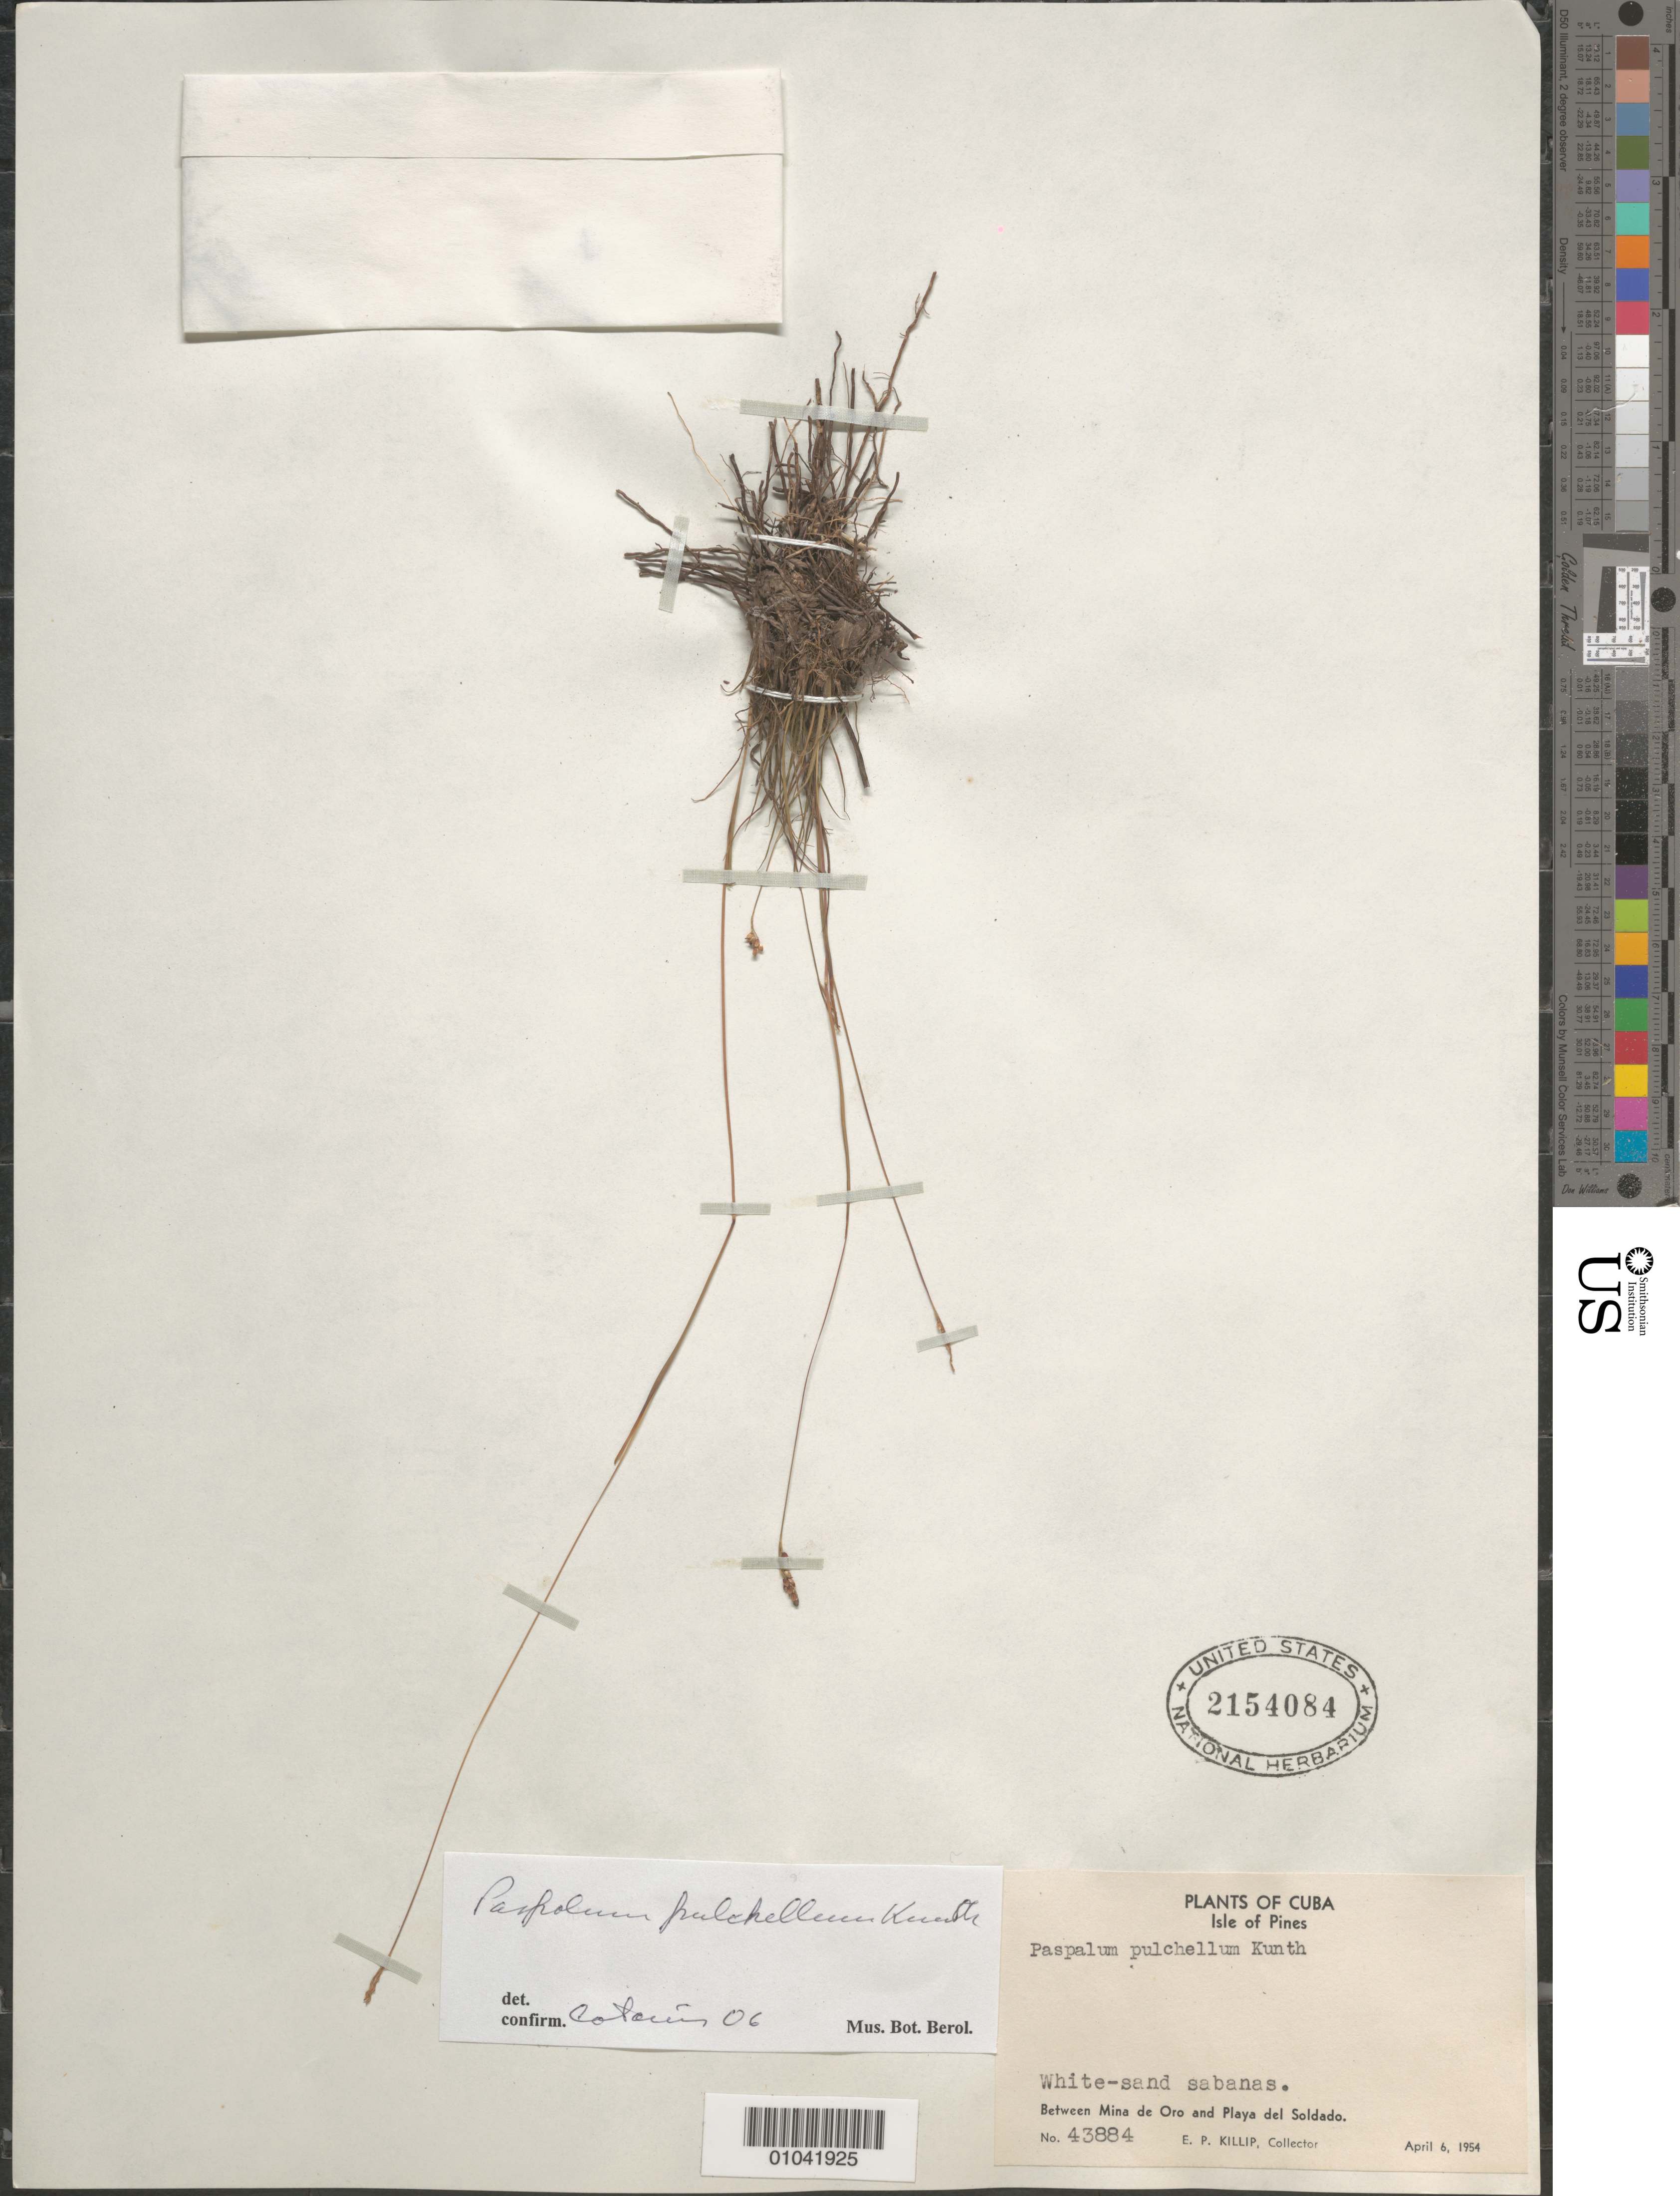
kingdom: Plantae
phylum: Tracheophyta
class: Liliopsida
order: Poales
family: Poaceae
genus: Paspalum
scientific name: Paspalum pulchellum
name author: Kunth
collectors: E. P. Killip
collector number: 43884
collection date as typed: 06 Apr 1954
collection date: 1954-04-06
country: Cuba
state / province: Isla de la Juventud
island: Isla de la Juventud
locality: [Isle of Pines], between Mina de Oro and Playa del Soldado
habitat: white-sand savannas.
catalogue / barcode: US 2154084